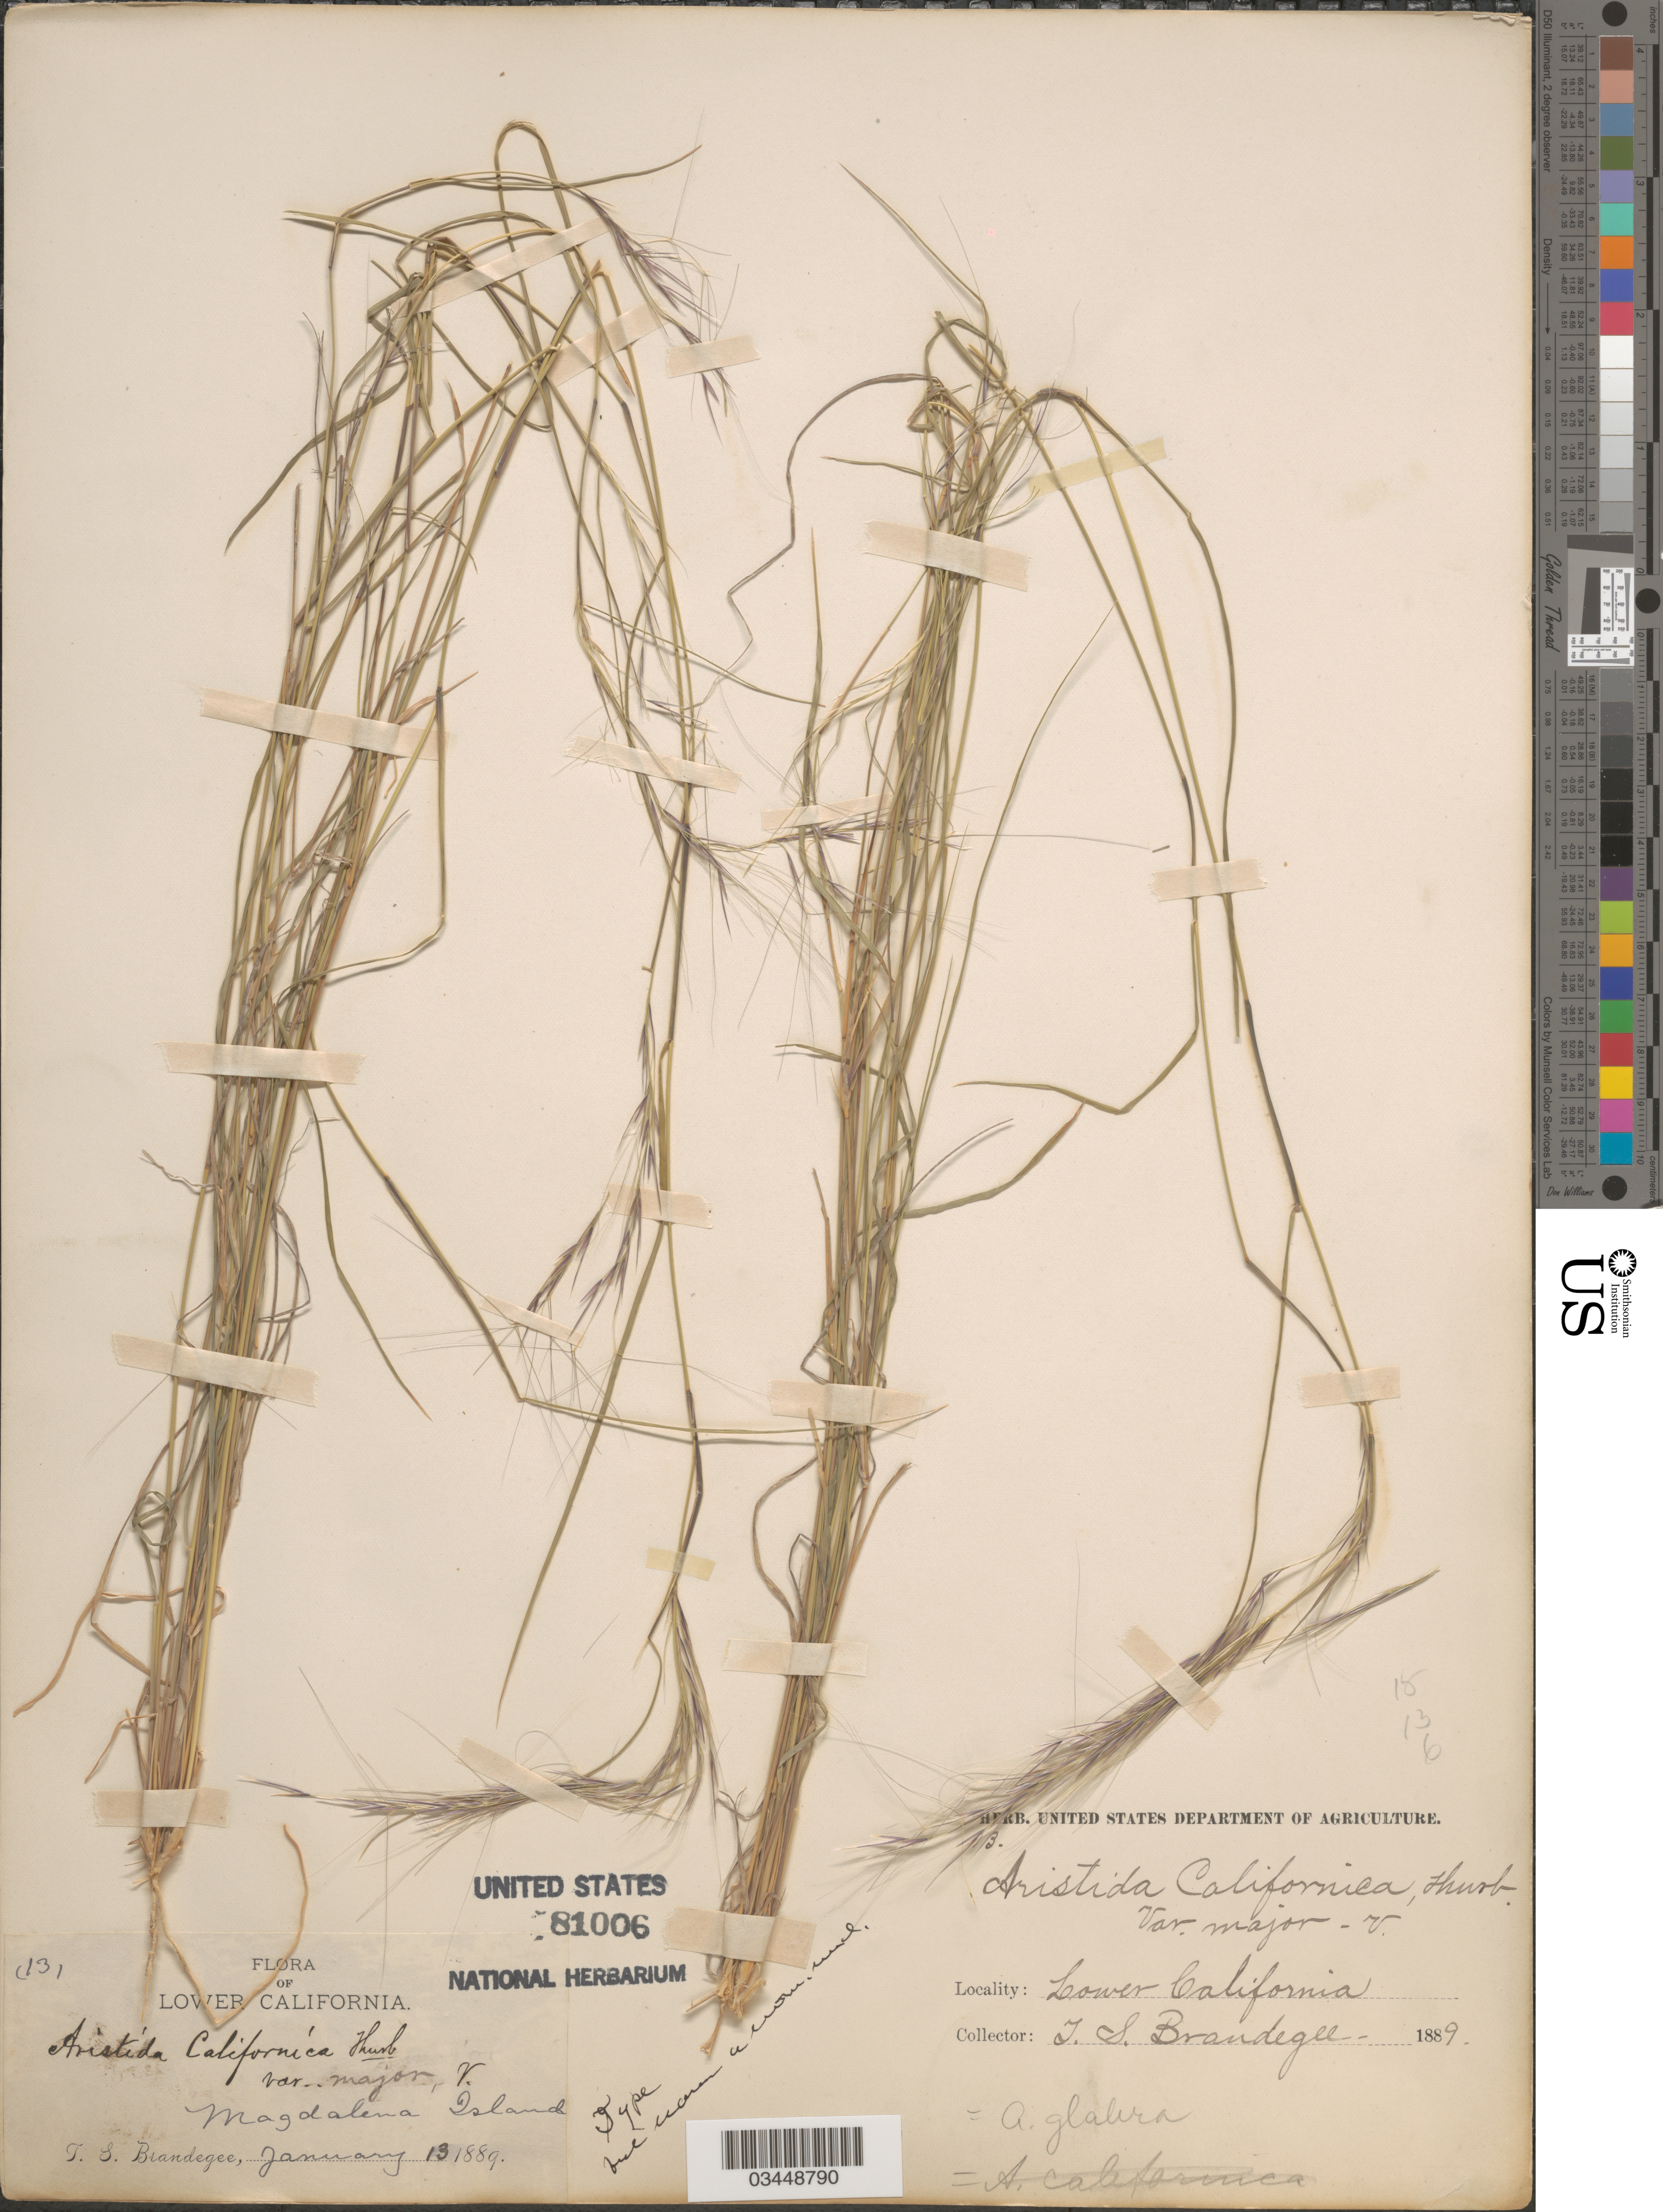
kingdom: Plantae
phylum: Tracheophyta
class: Liliopsida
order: Poales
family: Poaceae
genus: Aristida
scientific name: Aristida californica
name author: Thurb.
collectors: T. S. Brandegee (herbarium)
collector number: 13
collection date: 1889-01-13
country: Mexico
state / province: Baja California Sur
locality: Magdalena Island. Lower California.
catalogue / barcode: US 81006